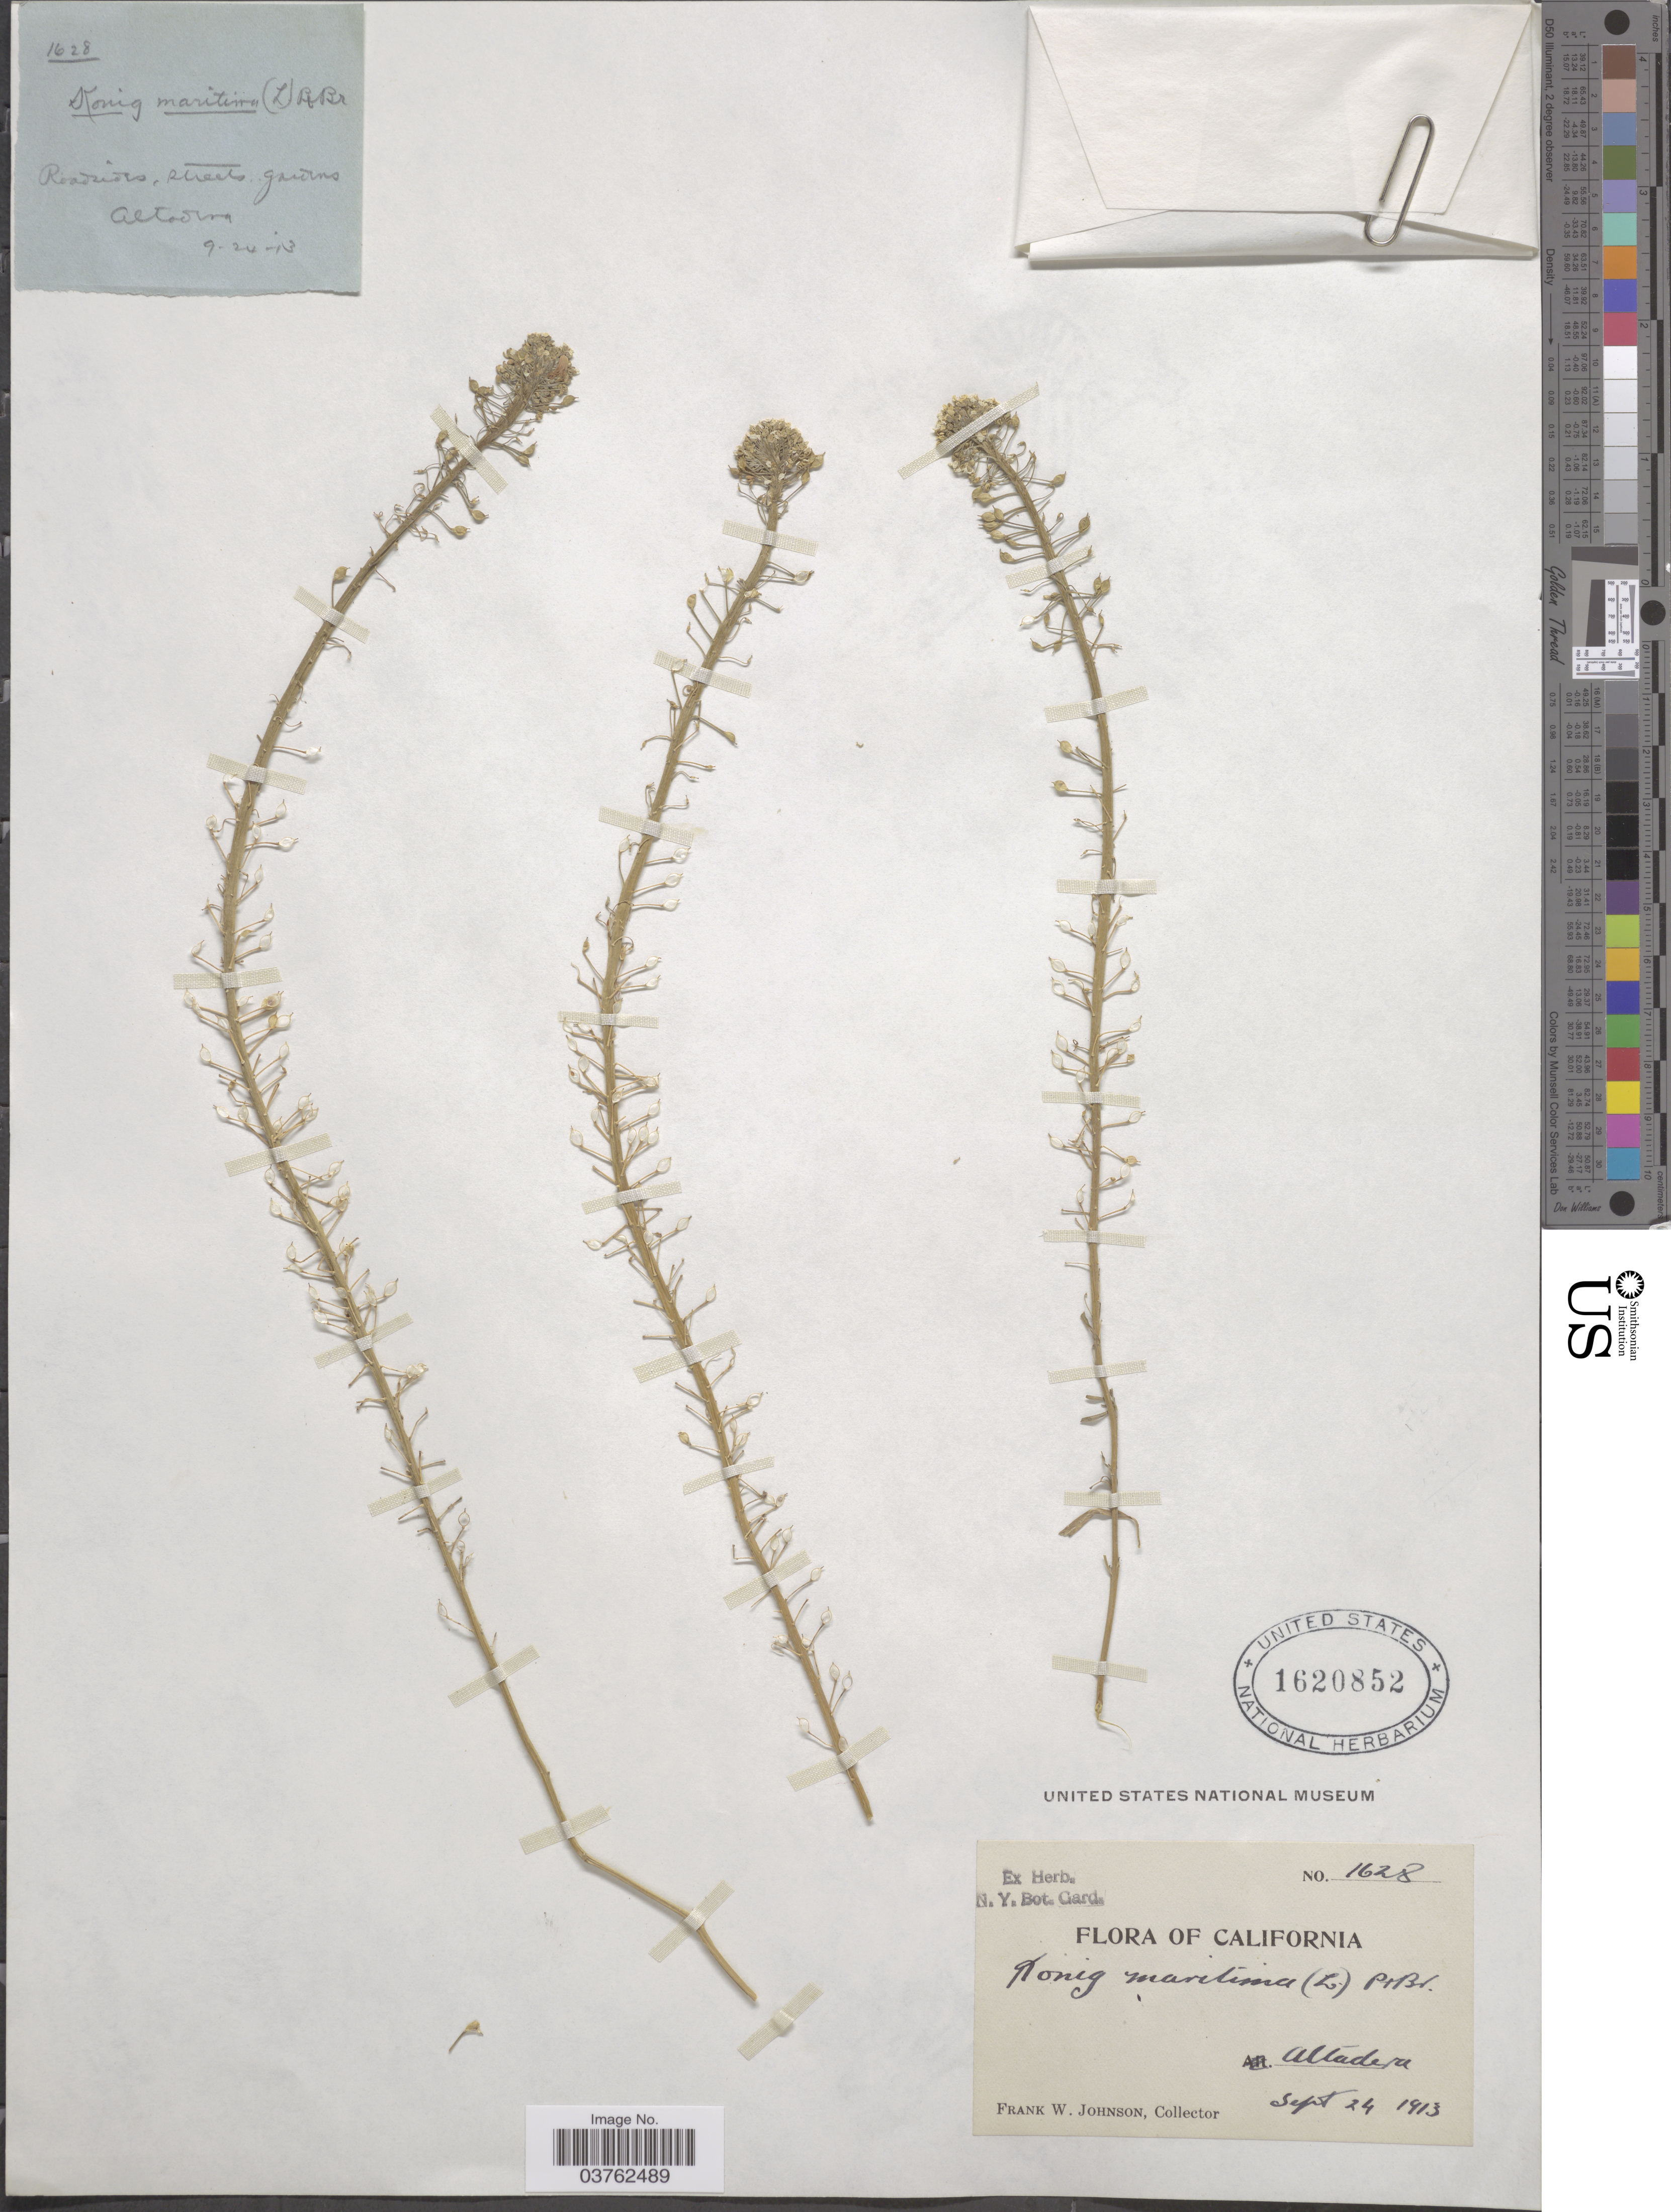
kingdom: Plantae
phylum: Tracheophyta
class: Magnoliopsida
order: Brassicales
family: Brassicaceae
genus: Lobularia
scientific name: Lobularia maritima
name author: (L.) Desv.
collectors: F. W. Johnson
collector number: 1628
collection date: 1913-09-24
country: United States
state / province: California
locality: Altadena.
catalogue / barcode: US 1620852